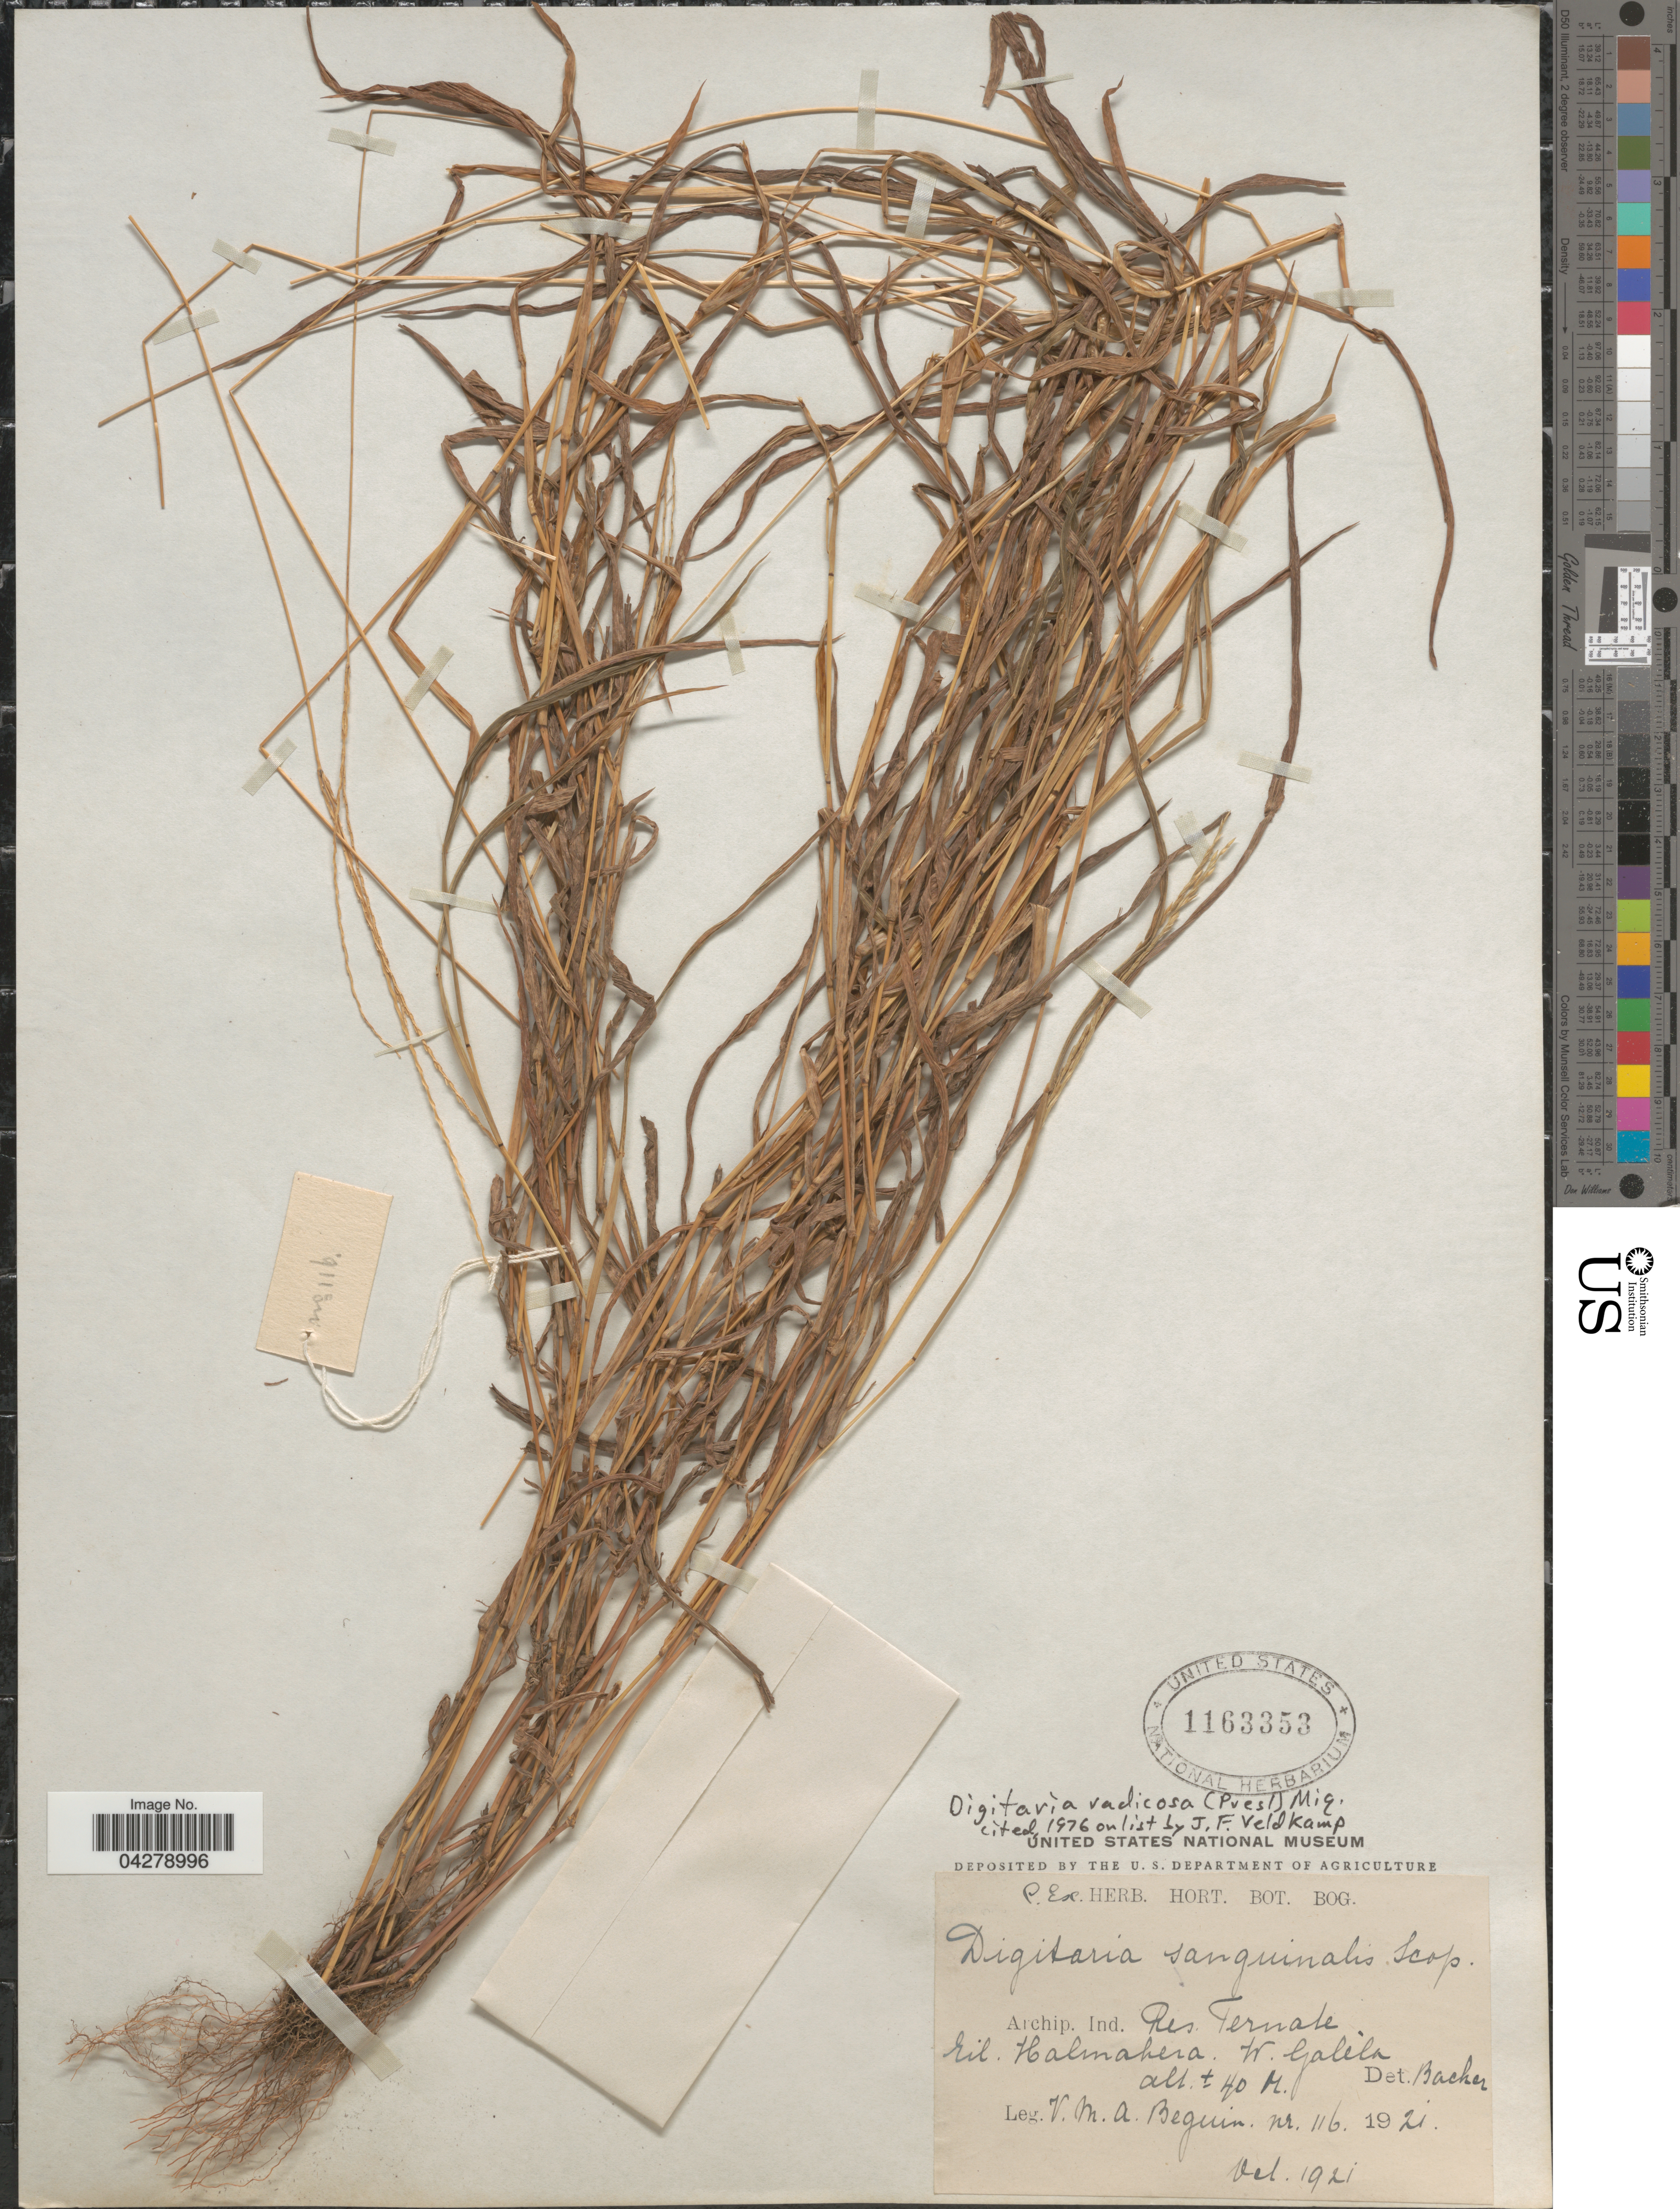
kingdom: Plantae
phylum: Tracheophyta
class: Liliopsida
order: Poales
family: Poaceae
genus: Digitaria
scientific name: Digitaria radicosa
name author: (J. Presl) Miq.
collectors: V. Beguin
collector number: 116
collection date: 1921-10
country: Indonesia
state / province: Maluku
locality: Archip. Ind. Res. Ternate. Eil. Halmahera. W. Galila.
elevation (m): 40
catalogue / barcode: US 1163353